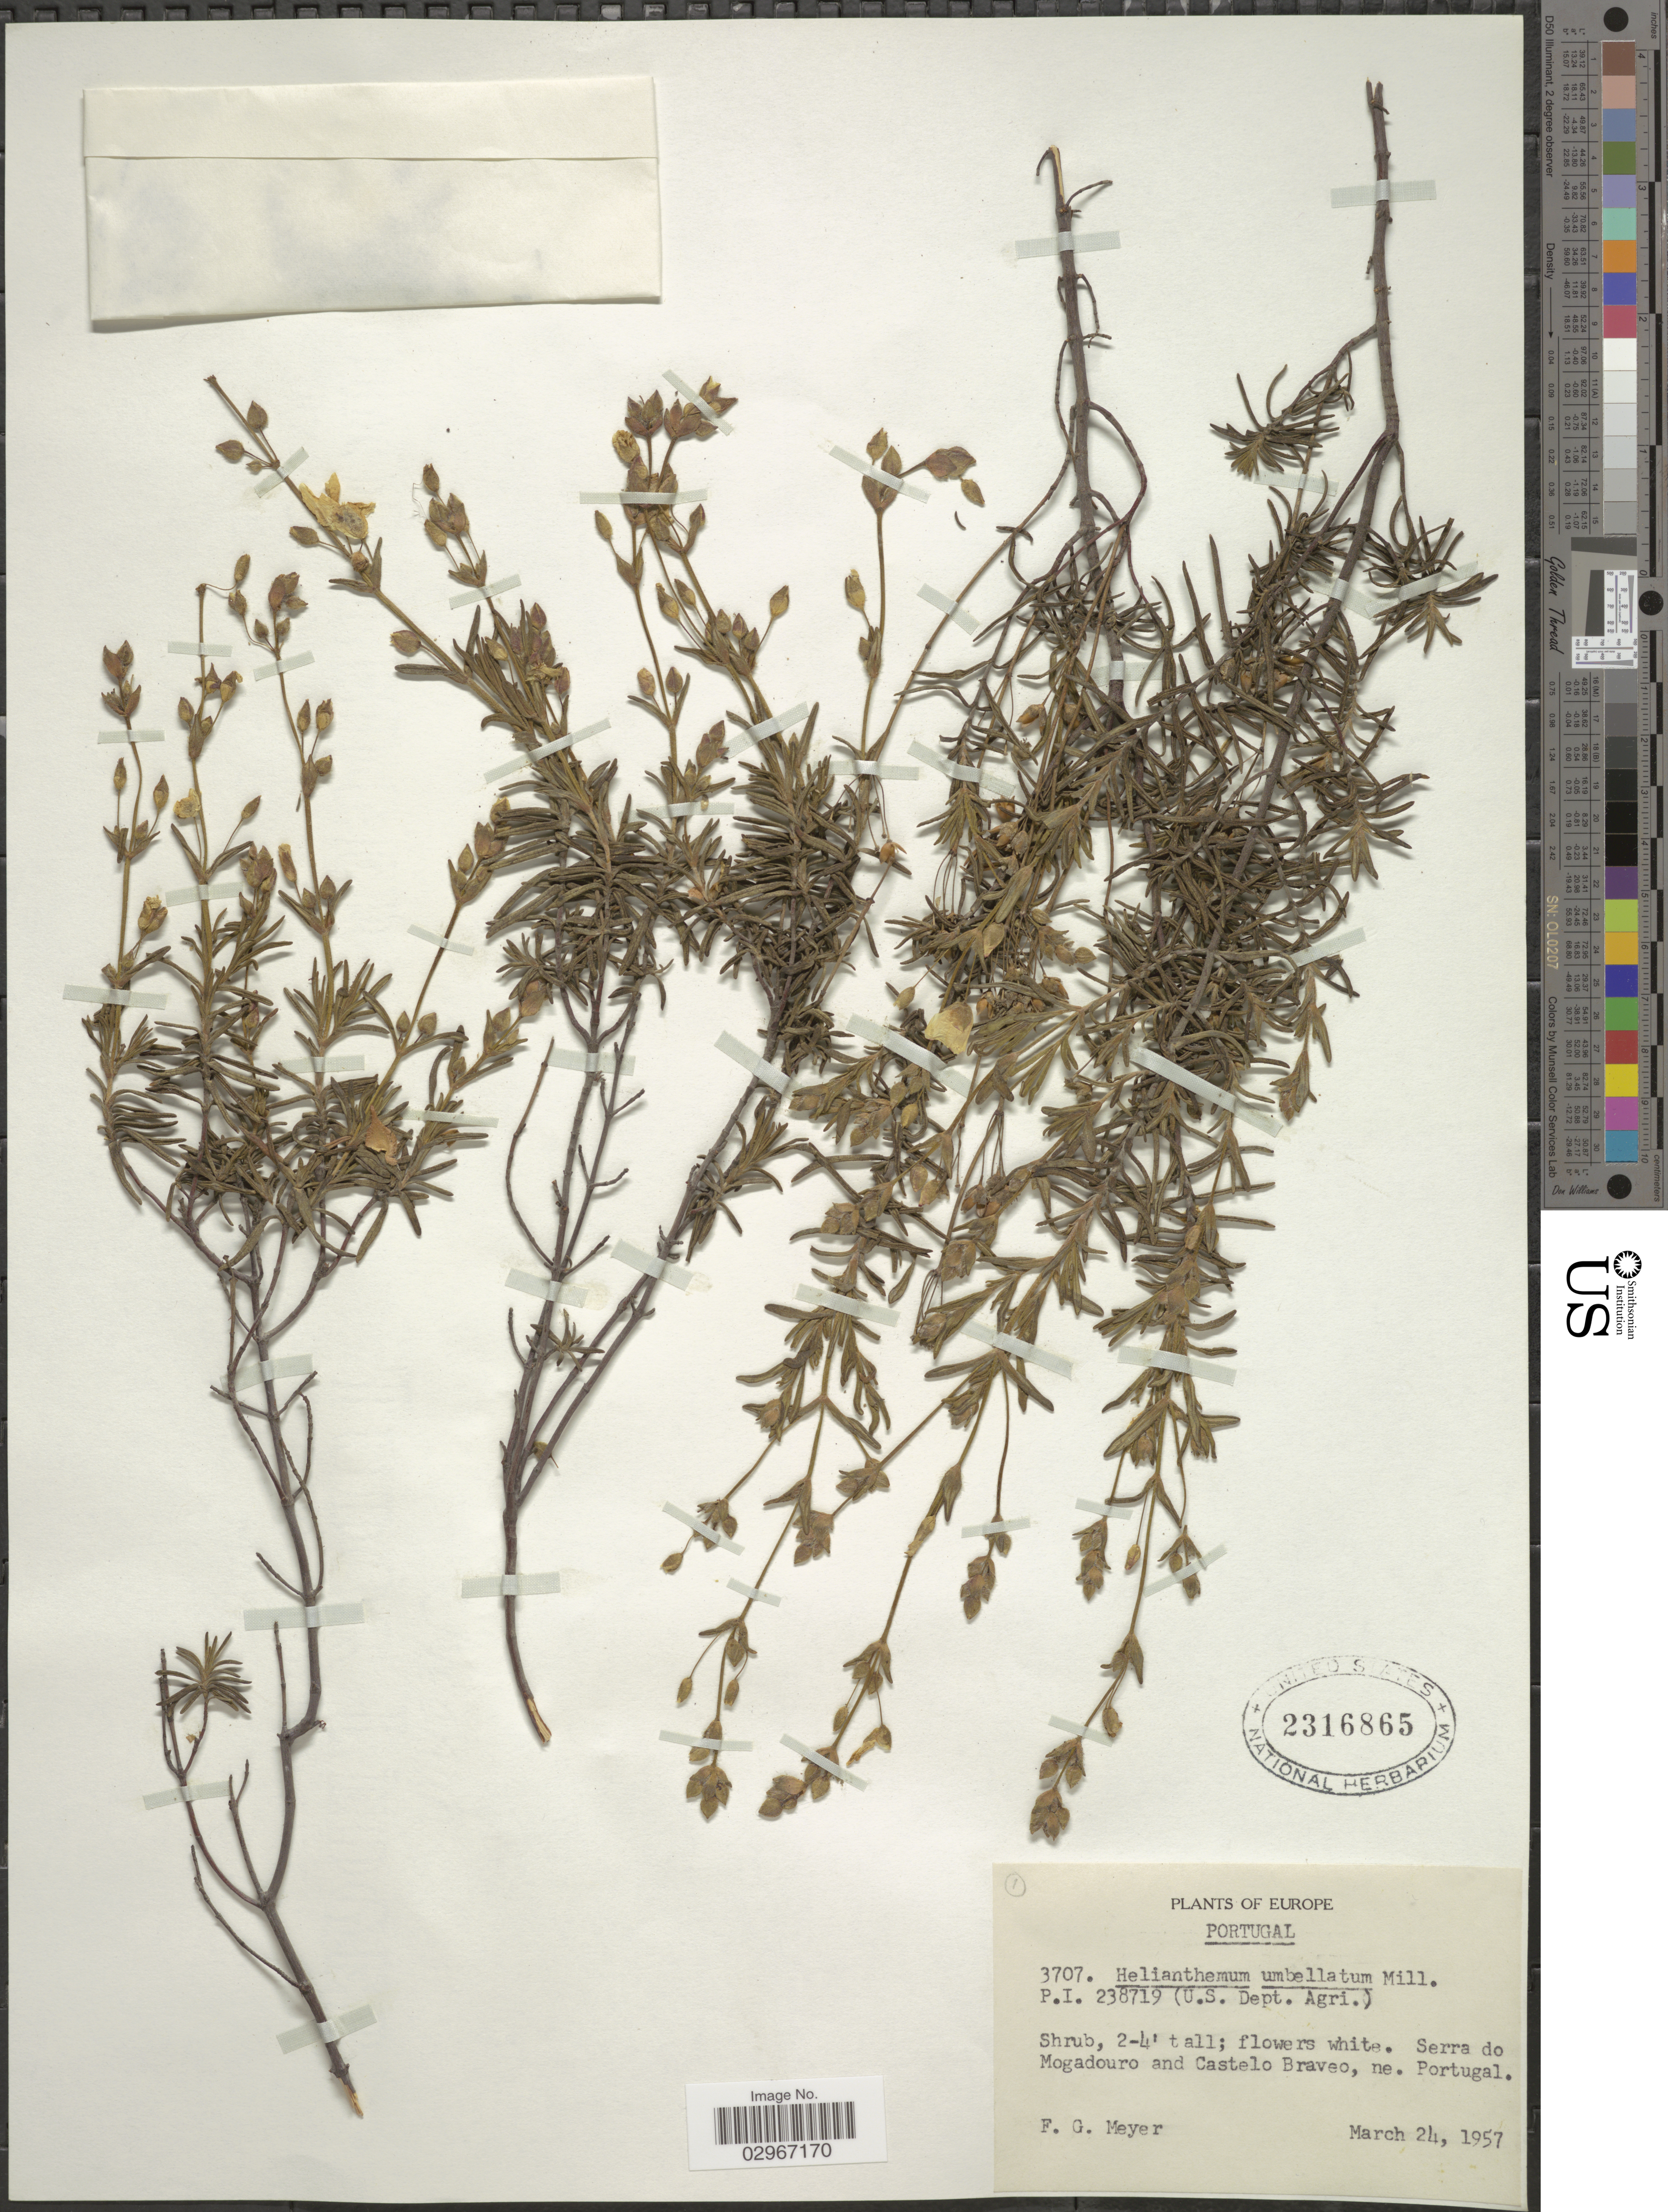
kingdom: Plantae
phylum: Tracheophyta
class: Magnoliopsida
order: Malvales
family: Cistaceae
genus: Helianthemum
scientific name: Helianthemum umbellatum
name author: (L.) Mill.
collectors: F. G. Meyer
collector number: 3707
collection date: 1957-03-24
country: Portugal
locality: Europe. Serra do Mogadouro and Castelo Braveo, ne. Portugal.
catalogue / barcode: US 2316865